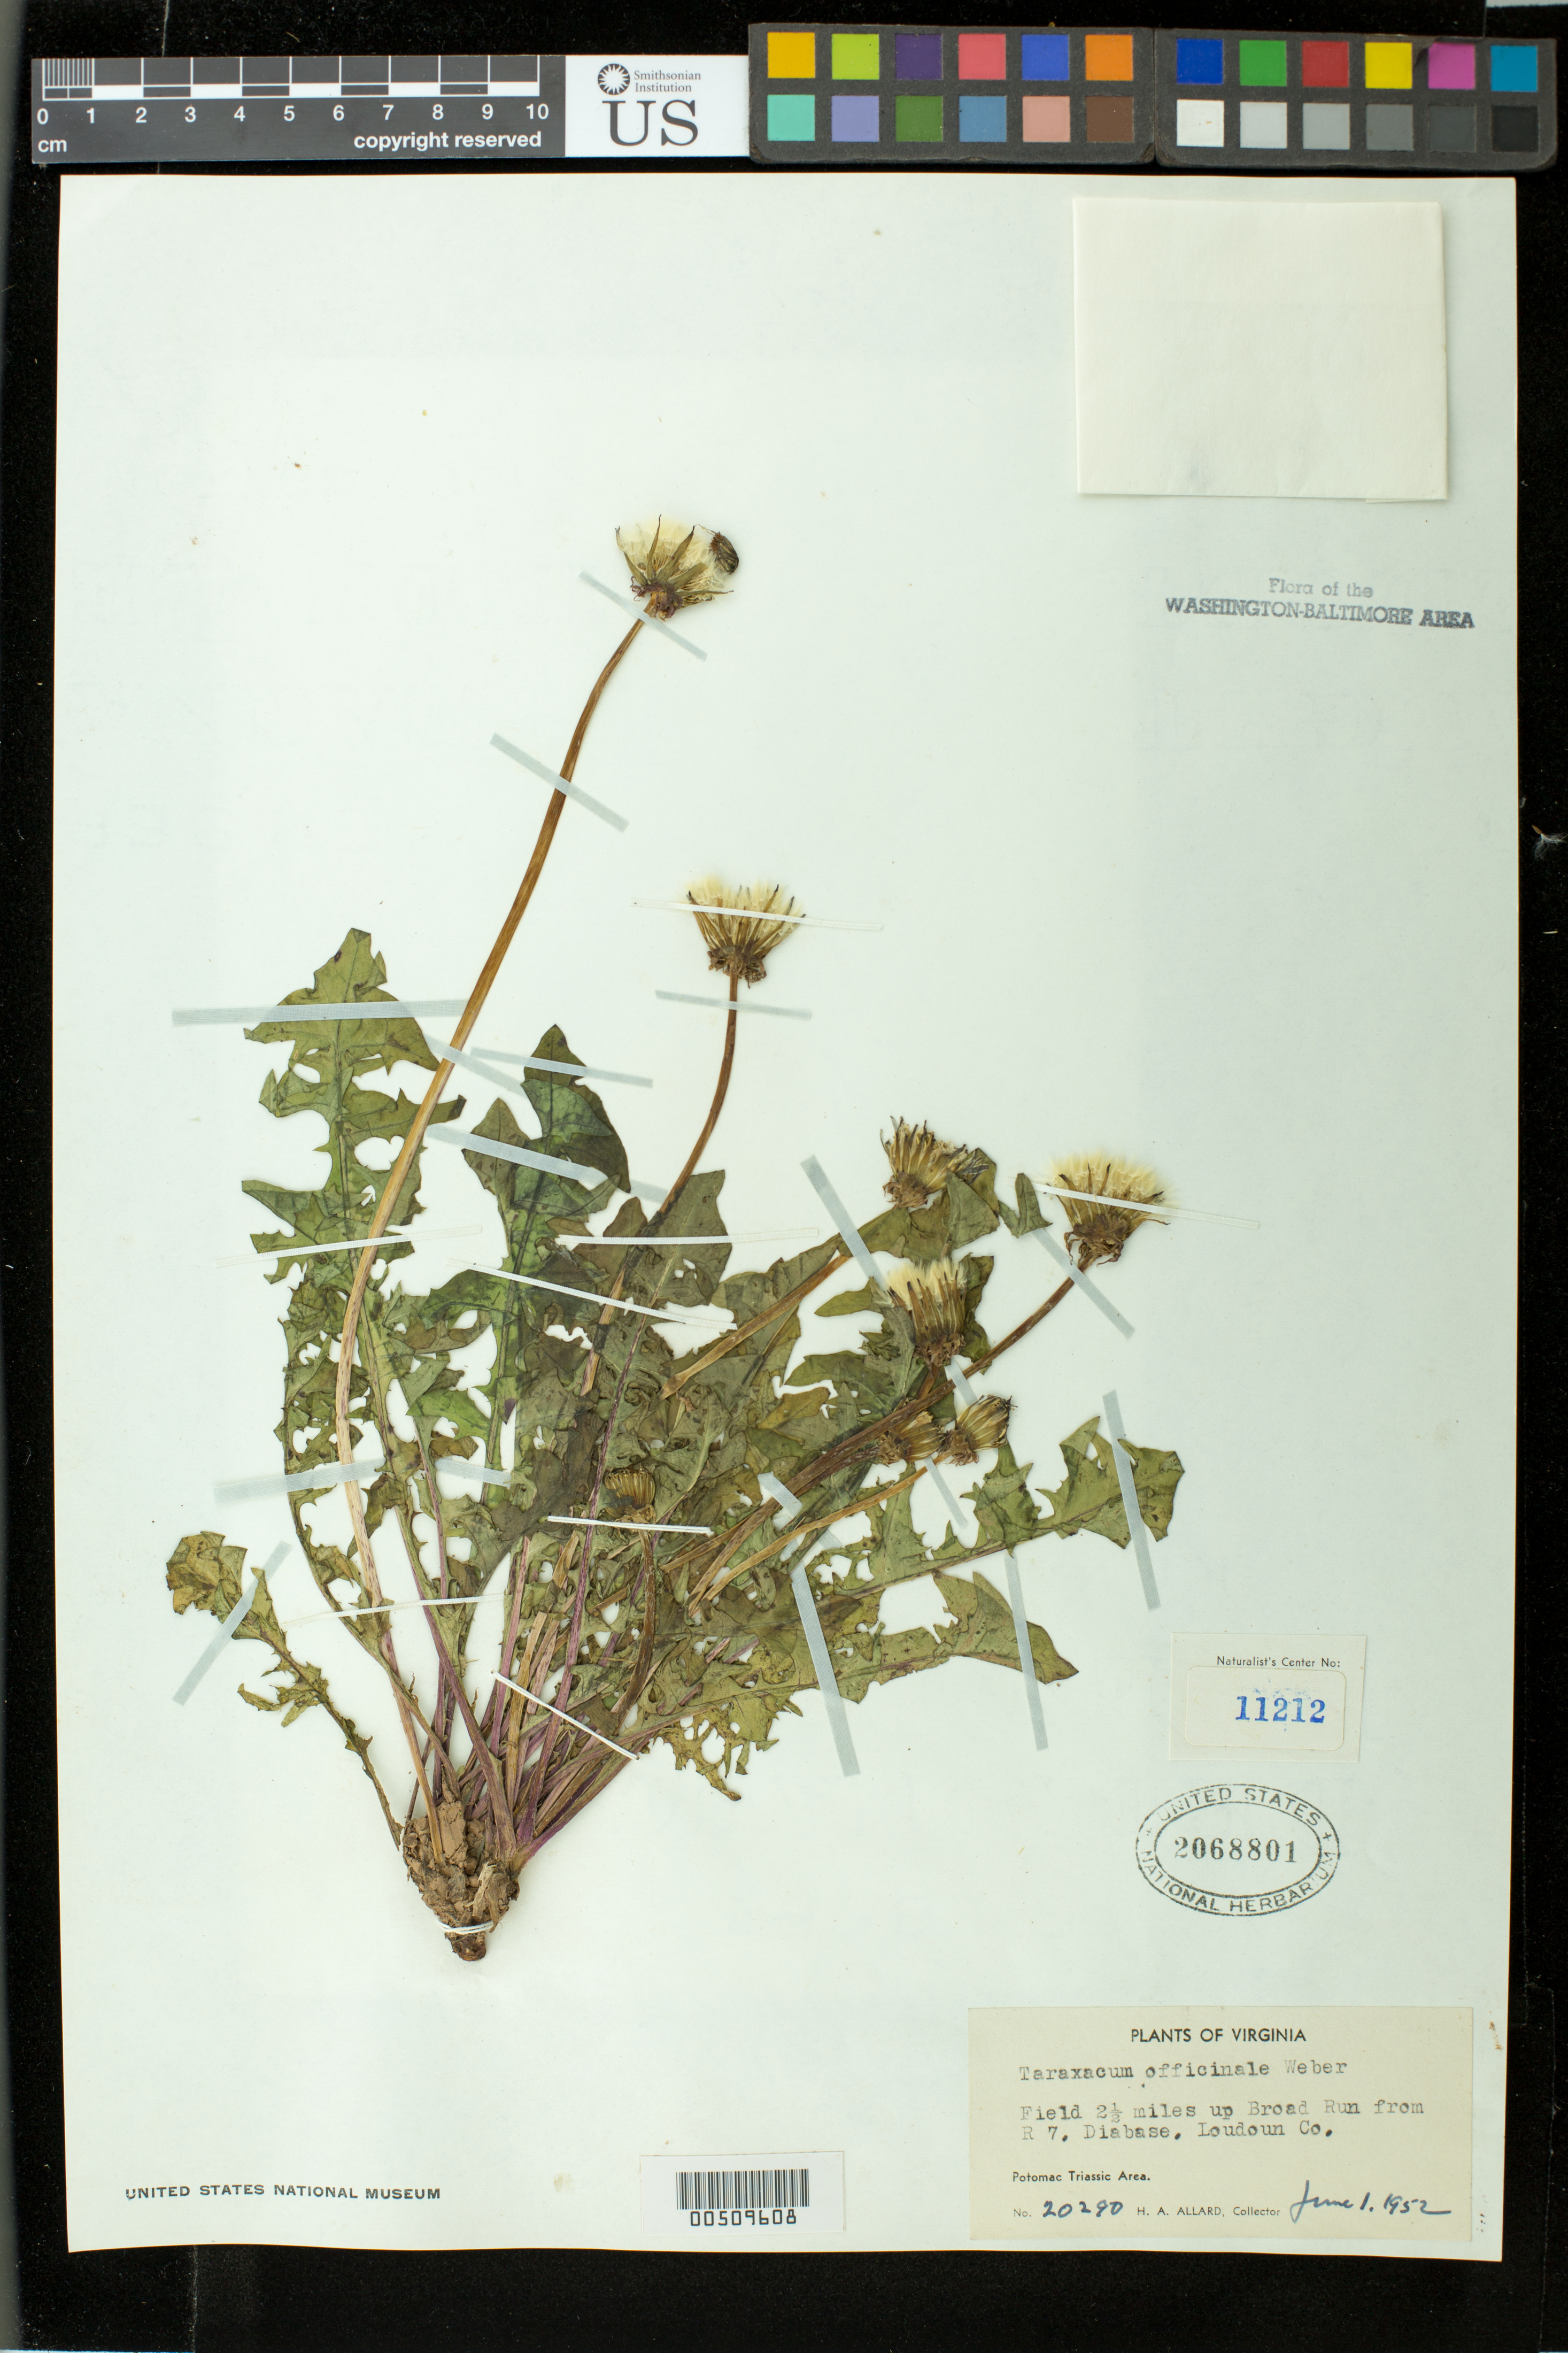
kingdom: Plantae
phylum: Tracheophyta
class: Magnoliopsida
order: Asterales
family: Asteraceae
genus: Taraxacum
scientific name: Taraxacum officinale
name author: G.H. Weber ex F.H. Wigg.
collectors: H. A. Allard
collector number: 20290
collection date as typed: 01 Jun 1952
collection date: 1952-06-01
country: United States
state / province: Virginia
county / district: Loudoun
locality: Diabase, 2.5 mi. up Broad Run from Rt. 7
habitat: field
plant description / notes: Specimens returned from Naturalist Center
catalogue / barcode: US 2068801